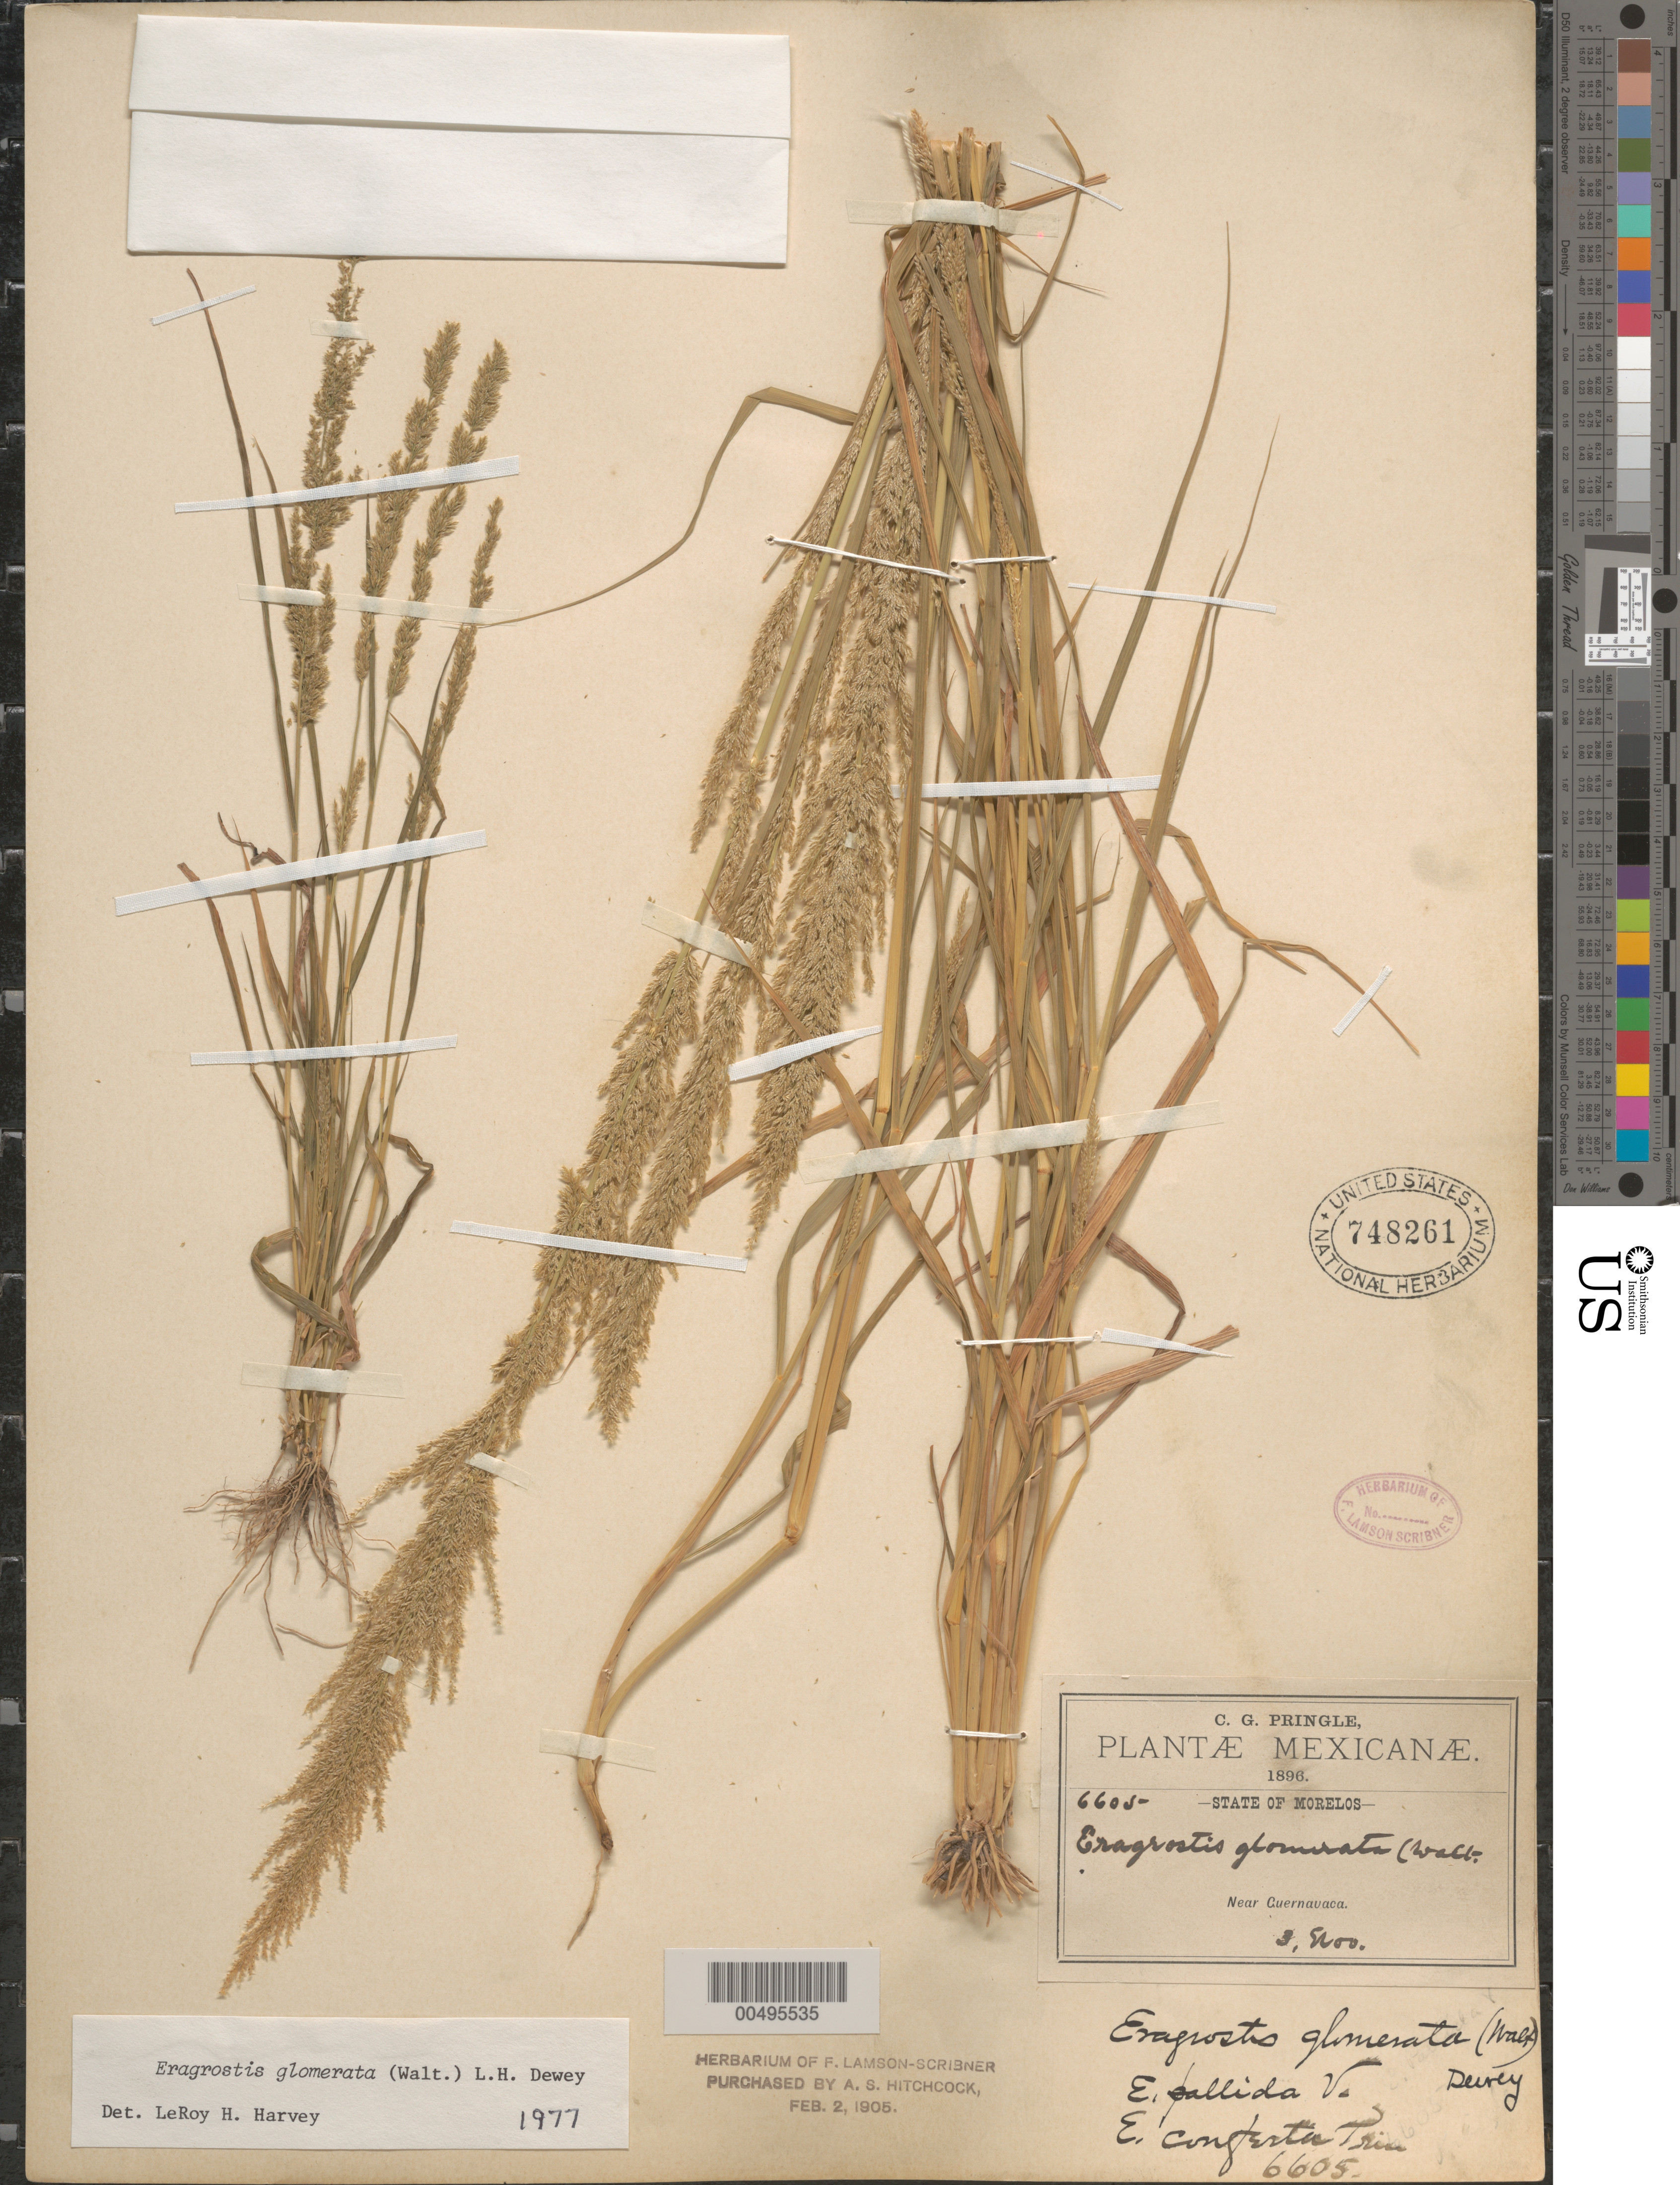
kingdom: Plantae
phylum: Tracheophyta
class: Liliopsida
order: Poales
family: Poaceae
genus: Eragrostis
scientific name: Eragrostis japonica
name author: (Thunb.) Trin.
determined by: Harvey, L. H.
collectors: C. G. Pringle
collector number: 6605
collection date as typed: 3 Nov 1896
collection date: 1896-11-03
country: Mexico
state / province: Morelos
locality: Near Cuernavaca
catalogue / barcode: US 748261